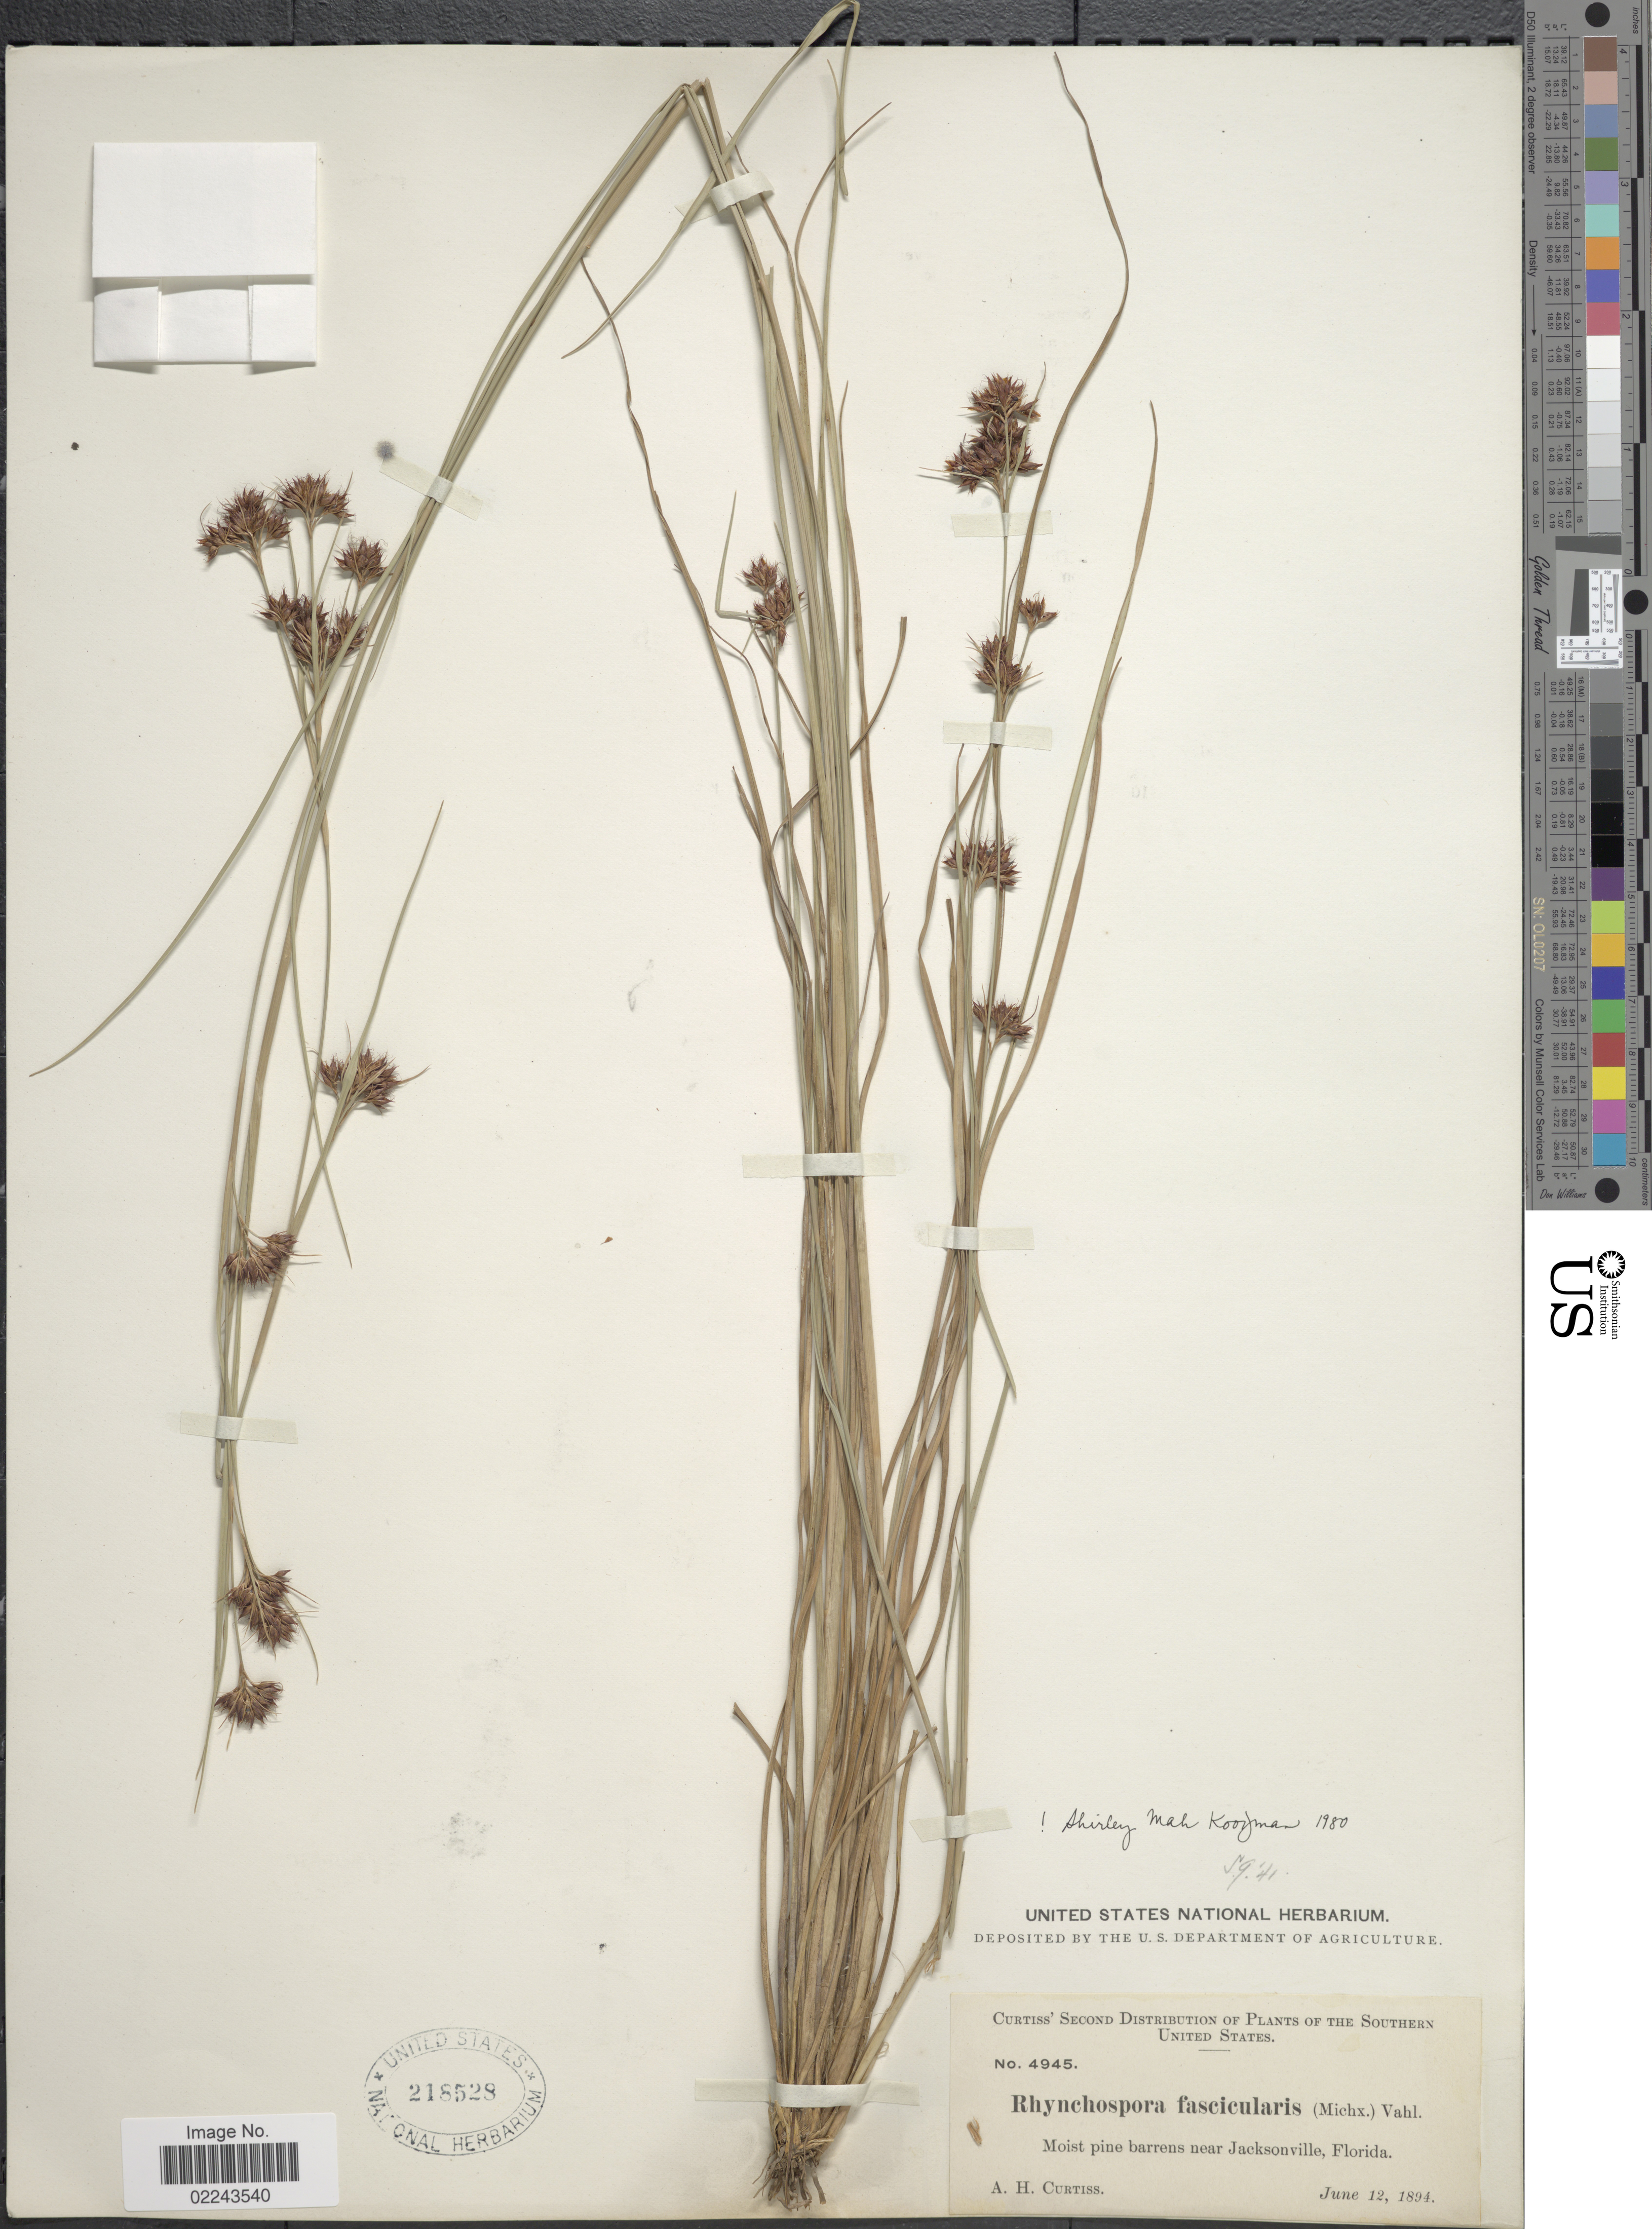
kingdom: Plantae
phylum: Tracheophyta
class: Liliopsida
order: Poales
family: Cyperaceae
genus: Rhynchospora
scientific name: Rhynchospora fascicularis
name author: (Michx.) Vahl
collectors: A. H. Curtiss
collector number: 4945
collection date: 1894-06-12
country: United States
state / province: Florida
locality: Southern United States, near Jacksonville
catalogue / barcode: US 218528